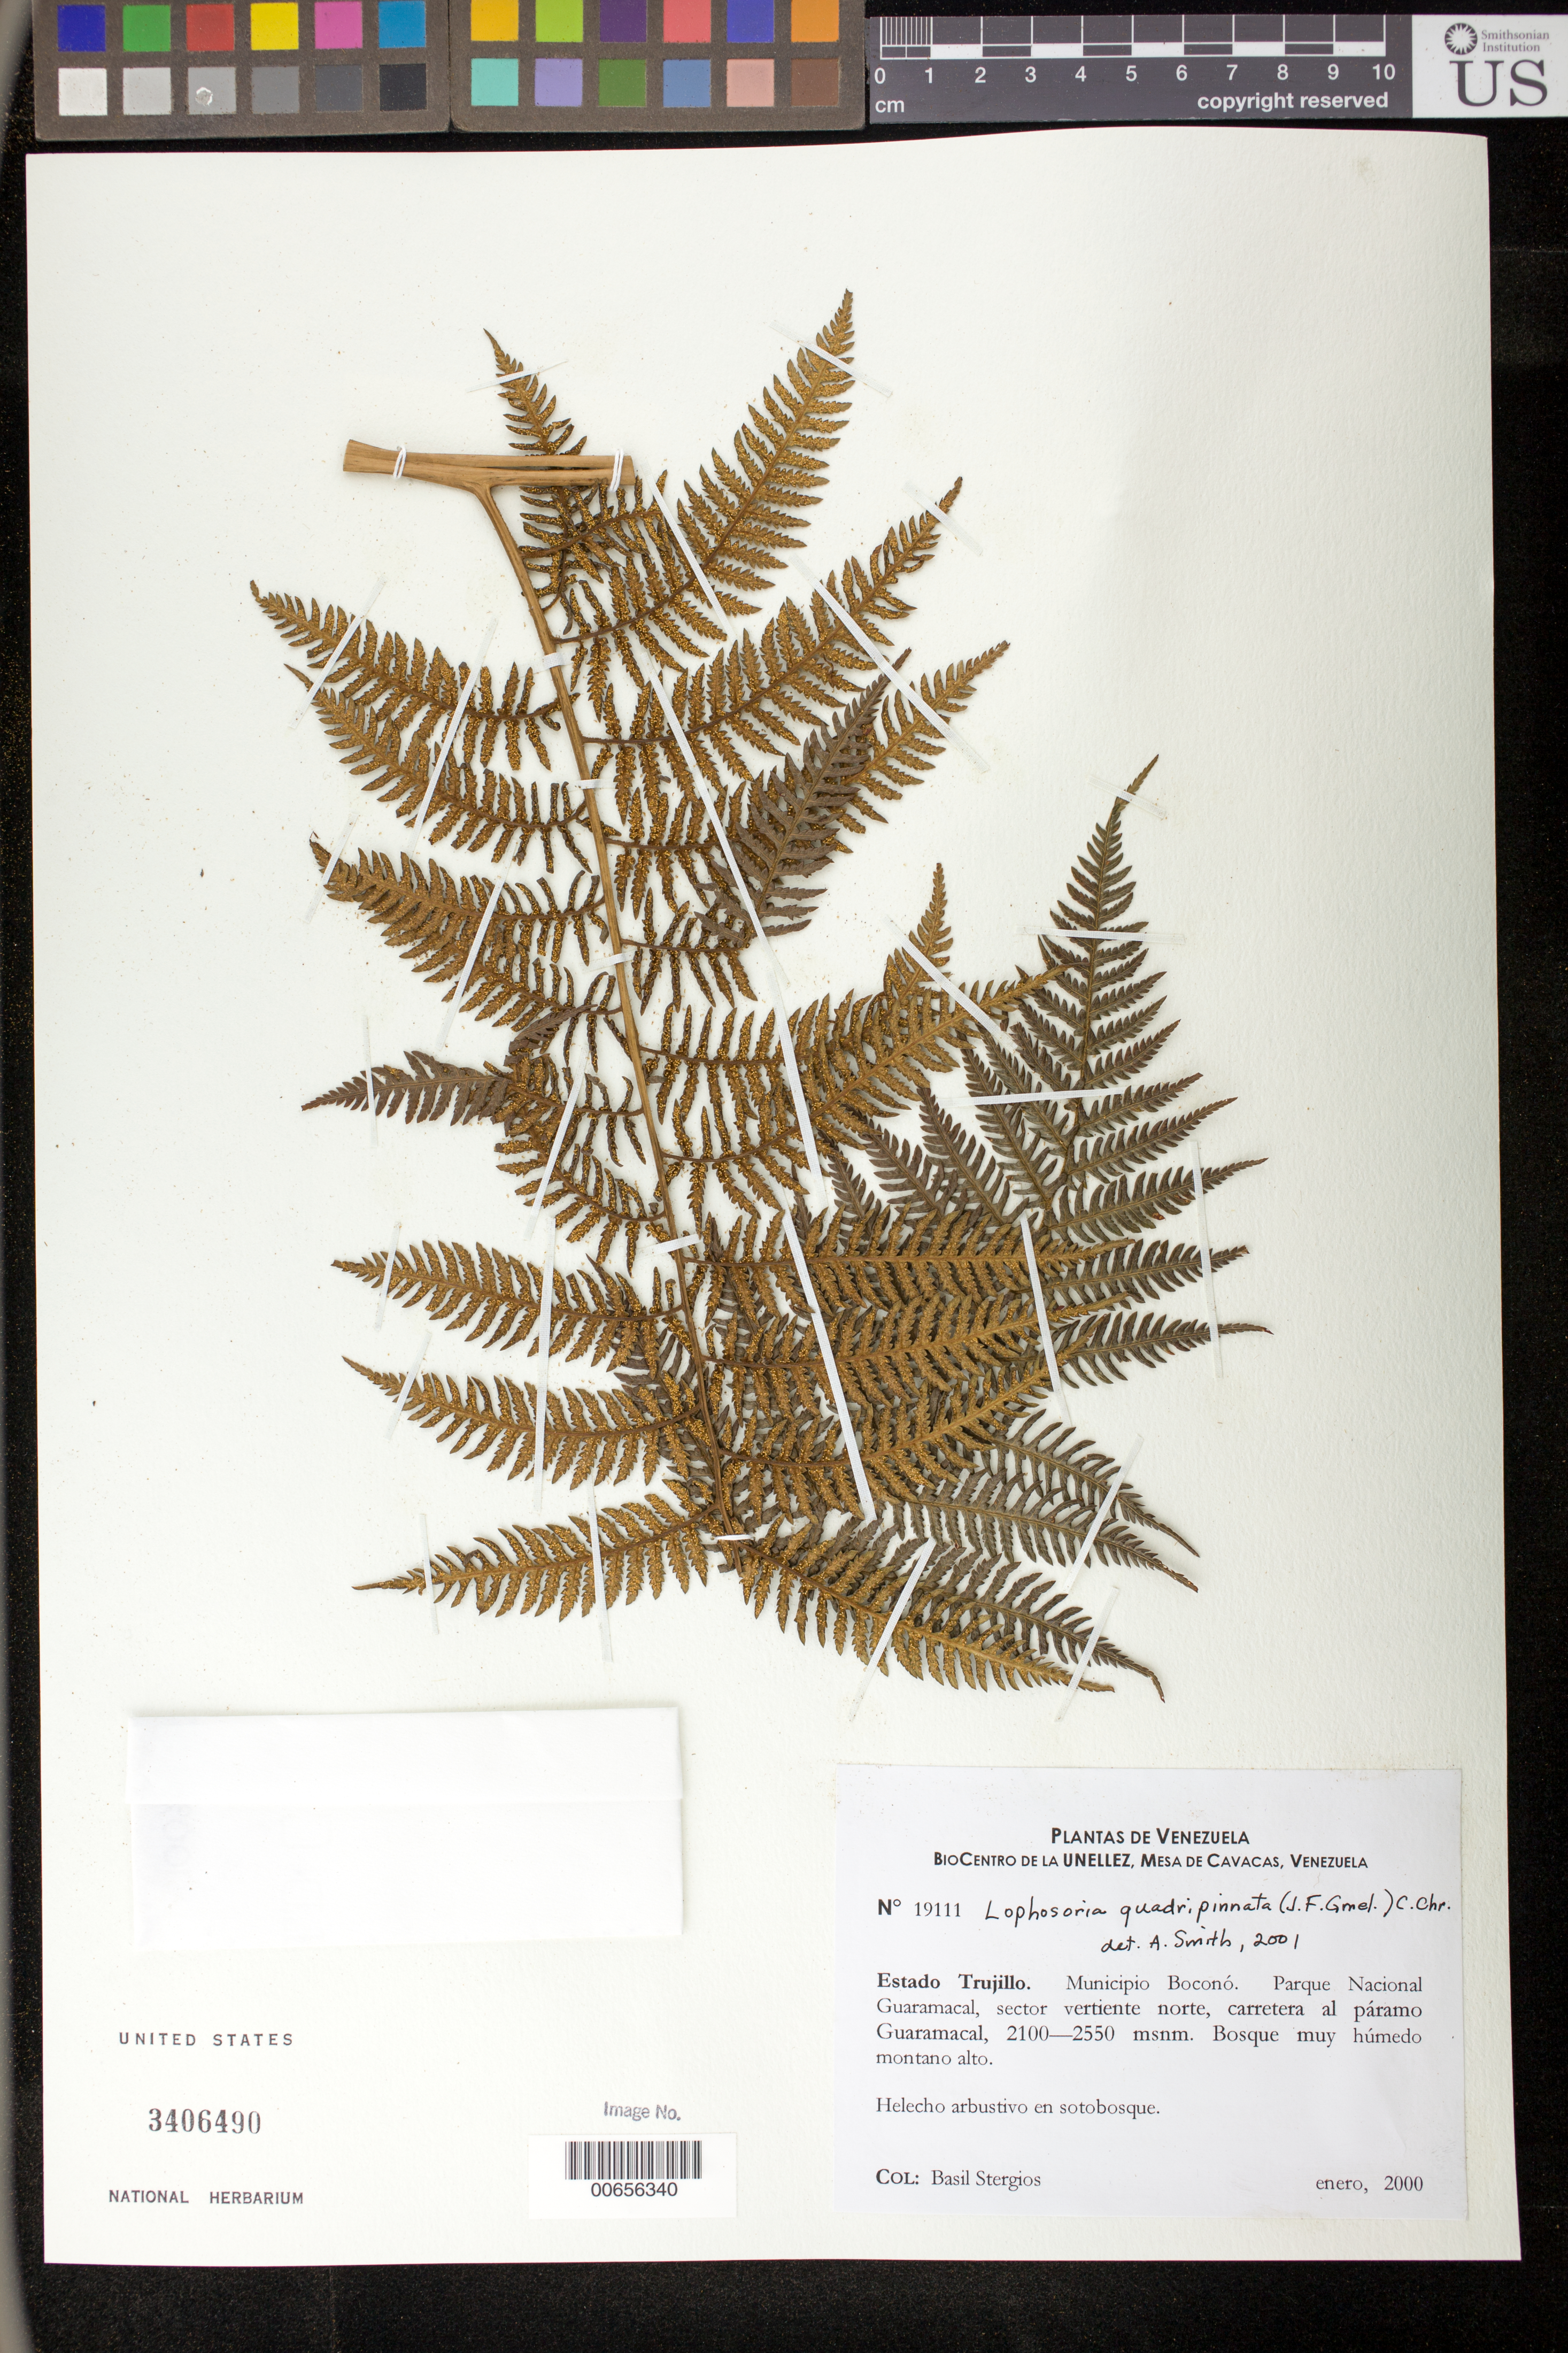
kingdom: Plantae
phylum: Tracheophyta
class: Polypodiopsida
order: Cyatheales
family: Dicksoniaceae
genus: Lophosoria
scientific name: Lophosoria quadripinnata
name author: (J.F. Gmel.) C. Chr.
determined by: Smith, Alan R., (UC)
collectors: B. G. Stergios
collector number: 19111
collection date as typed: Jan 2000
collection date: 2000-01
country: Venezuela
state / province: Trujillo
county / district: Boconó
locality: Parque Nacional Guaramacal, vertiente N, carretera al páramo Guaramacal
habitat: Bosque muy húmedo montano alto.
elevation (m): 2100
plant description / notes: PORT, UC, US, VEN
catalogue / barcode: US 3406490